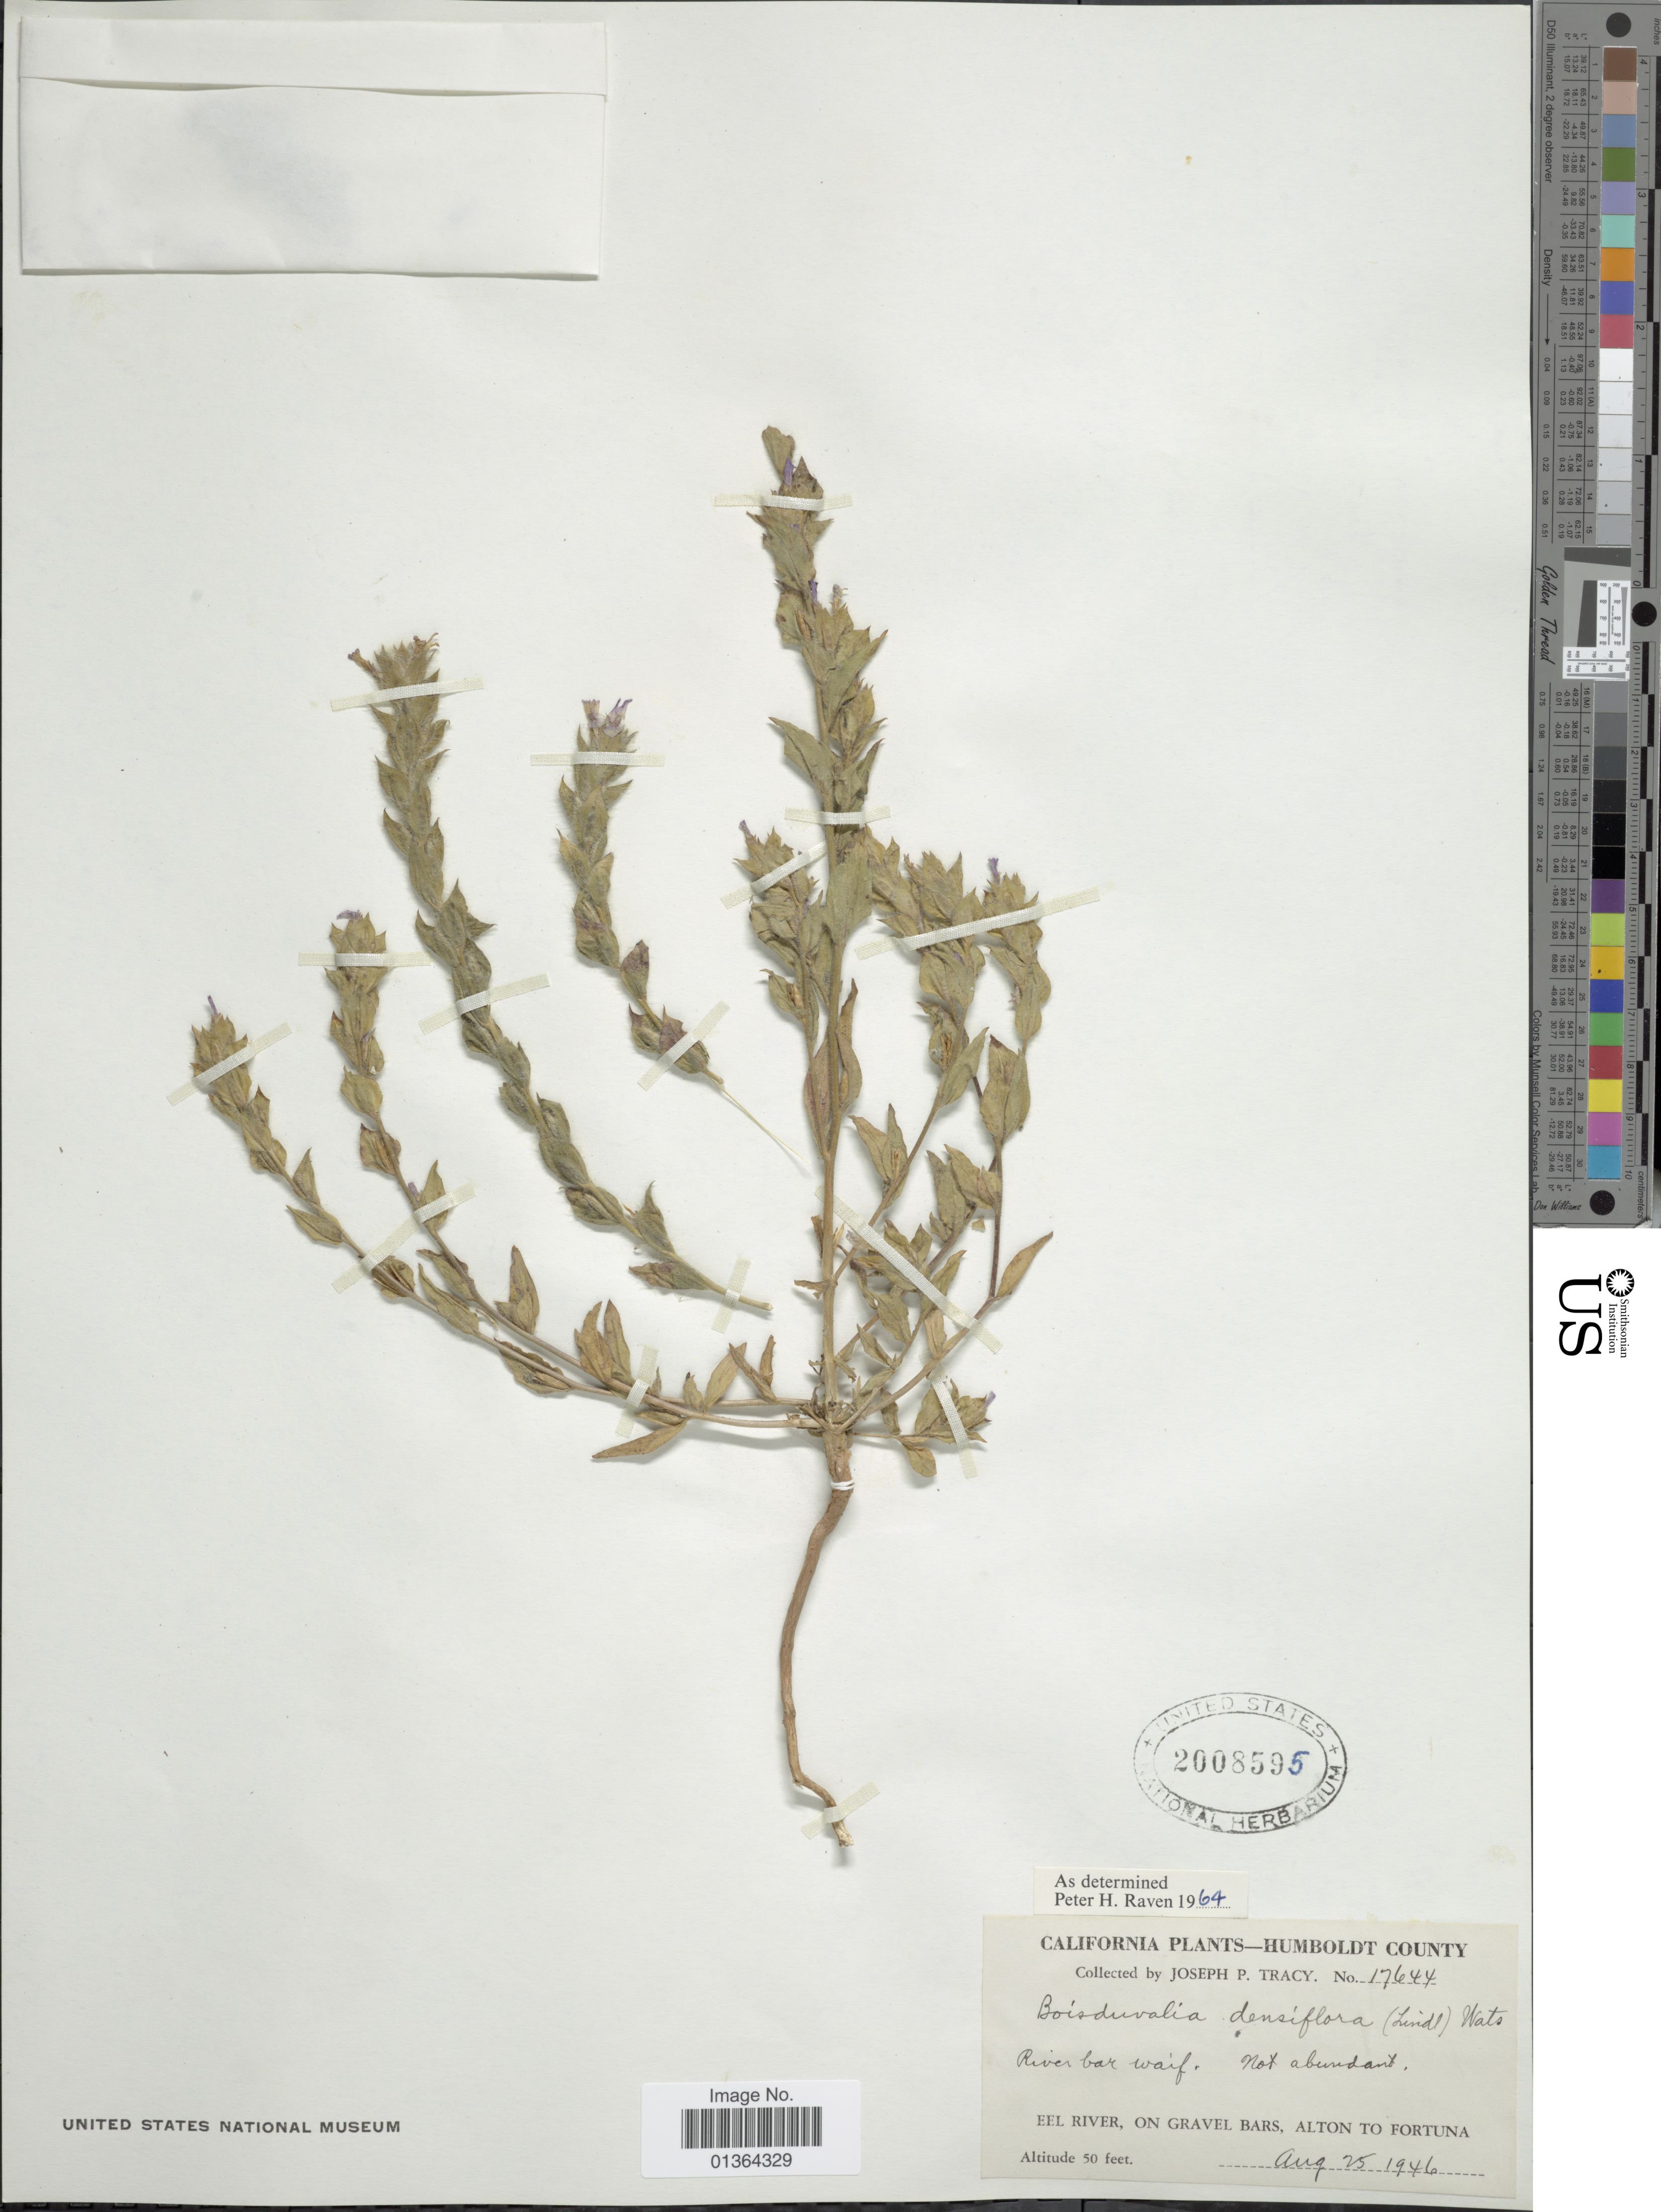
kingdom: Plantae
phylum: Tracheophyta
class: Magnoliopsida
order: Myrtales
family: Onagraceae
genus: Epilobium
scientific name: Epilobium densiflorum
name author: (Lindl.) Hoch & P.H. Raven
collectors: J. Tracy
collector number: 17644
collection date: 1946-08-25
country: United States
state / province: California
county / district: Humboldt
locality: Humboldt County. Eel River, on gravel bars, Alton to Fortuna.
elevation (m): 15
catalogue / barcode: US 2008595